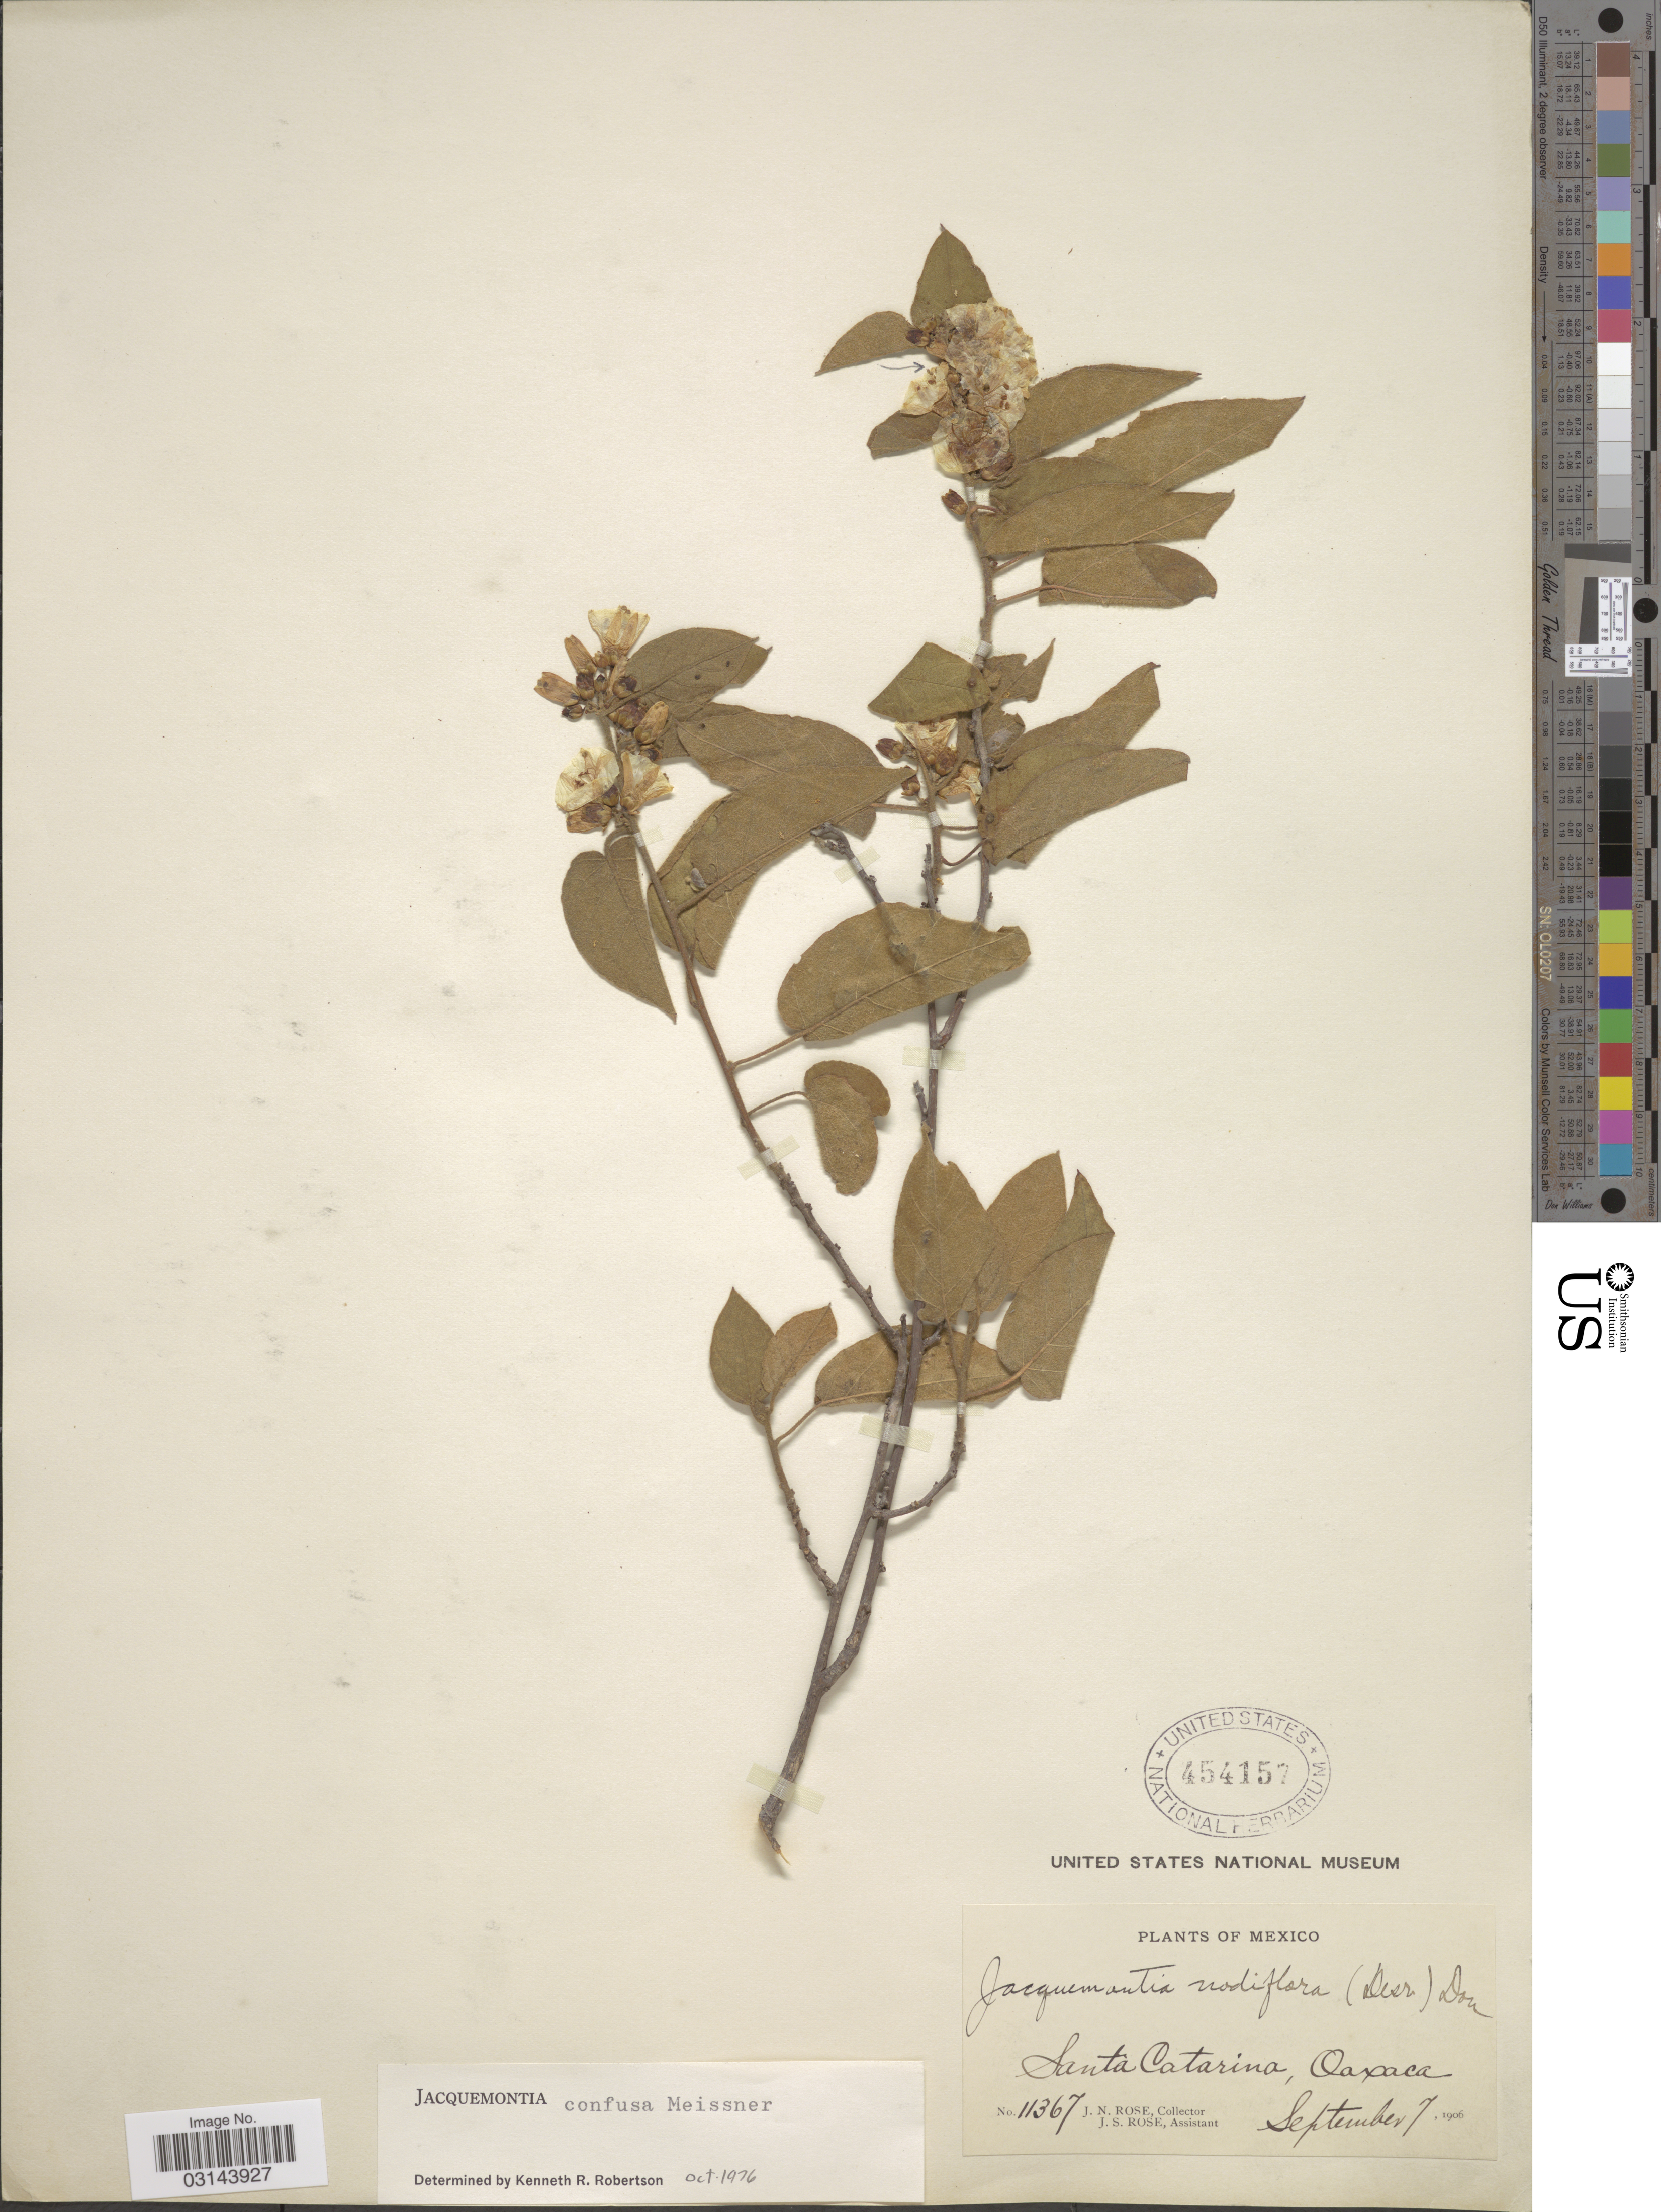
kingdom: Plantae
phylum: Tracheophyta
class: Magnoliopsida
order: Solanales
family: Convolvulaceae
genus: Jacquemontia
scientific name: Jacquemontia confusa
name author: Meisn.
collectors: J. N. Rose & J. S. Rose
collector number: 11367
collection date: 1906-09-07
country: Mexico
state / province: Oaxaca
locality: Santa Catarina.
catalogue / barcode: US 454157